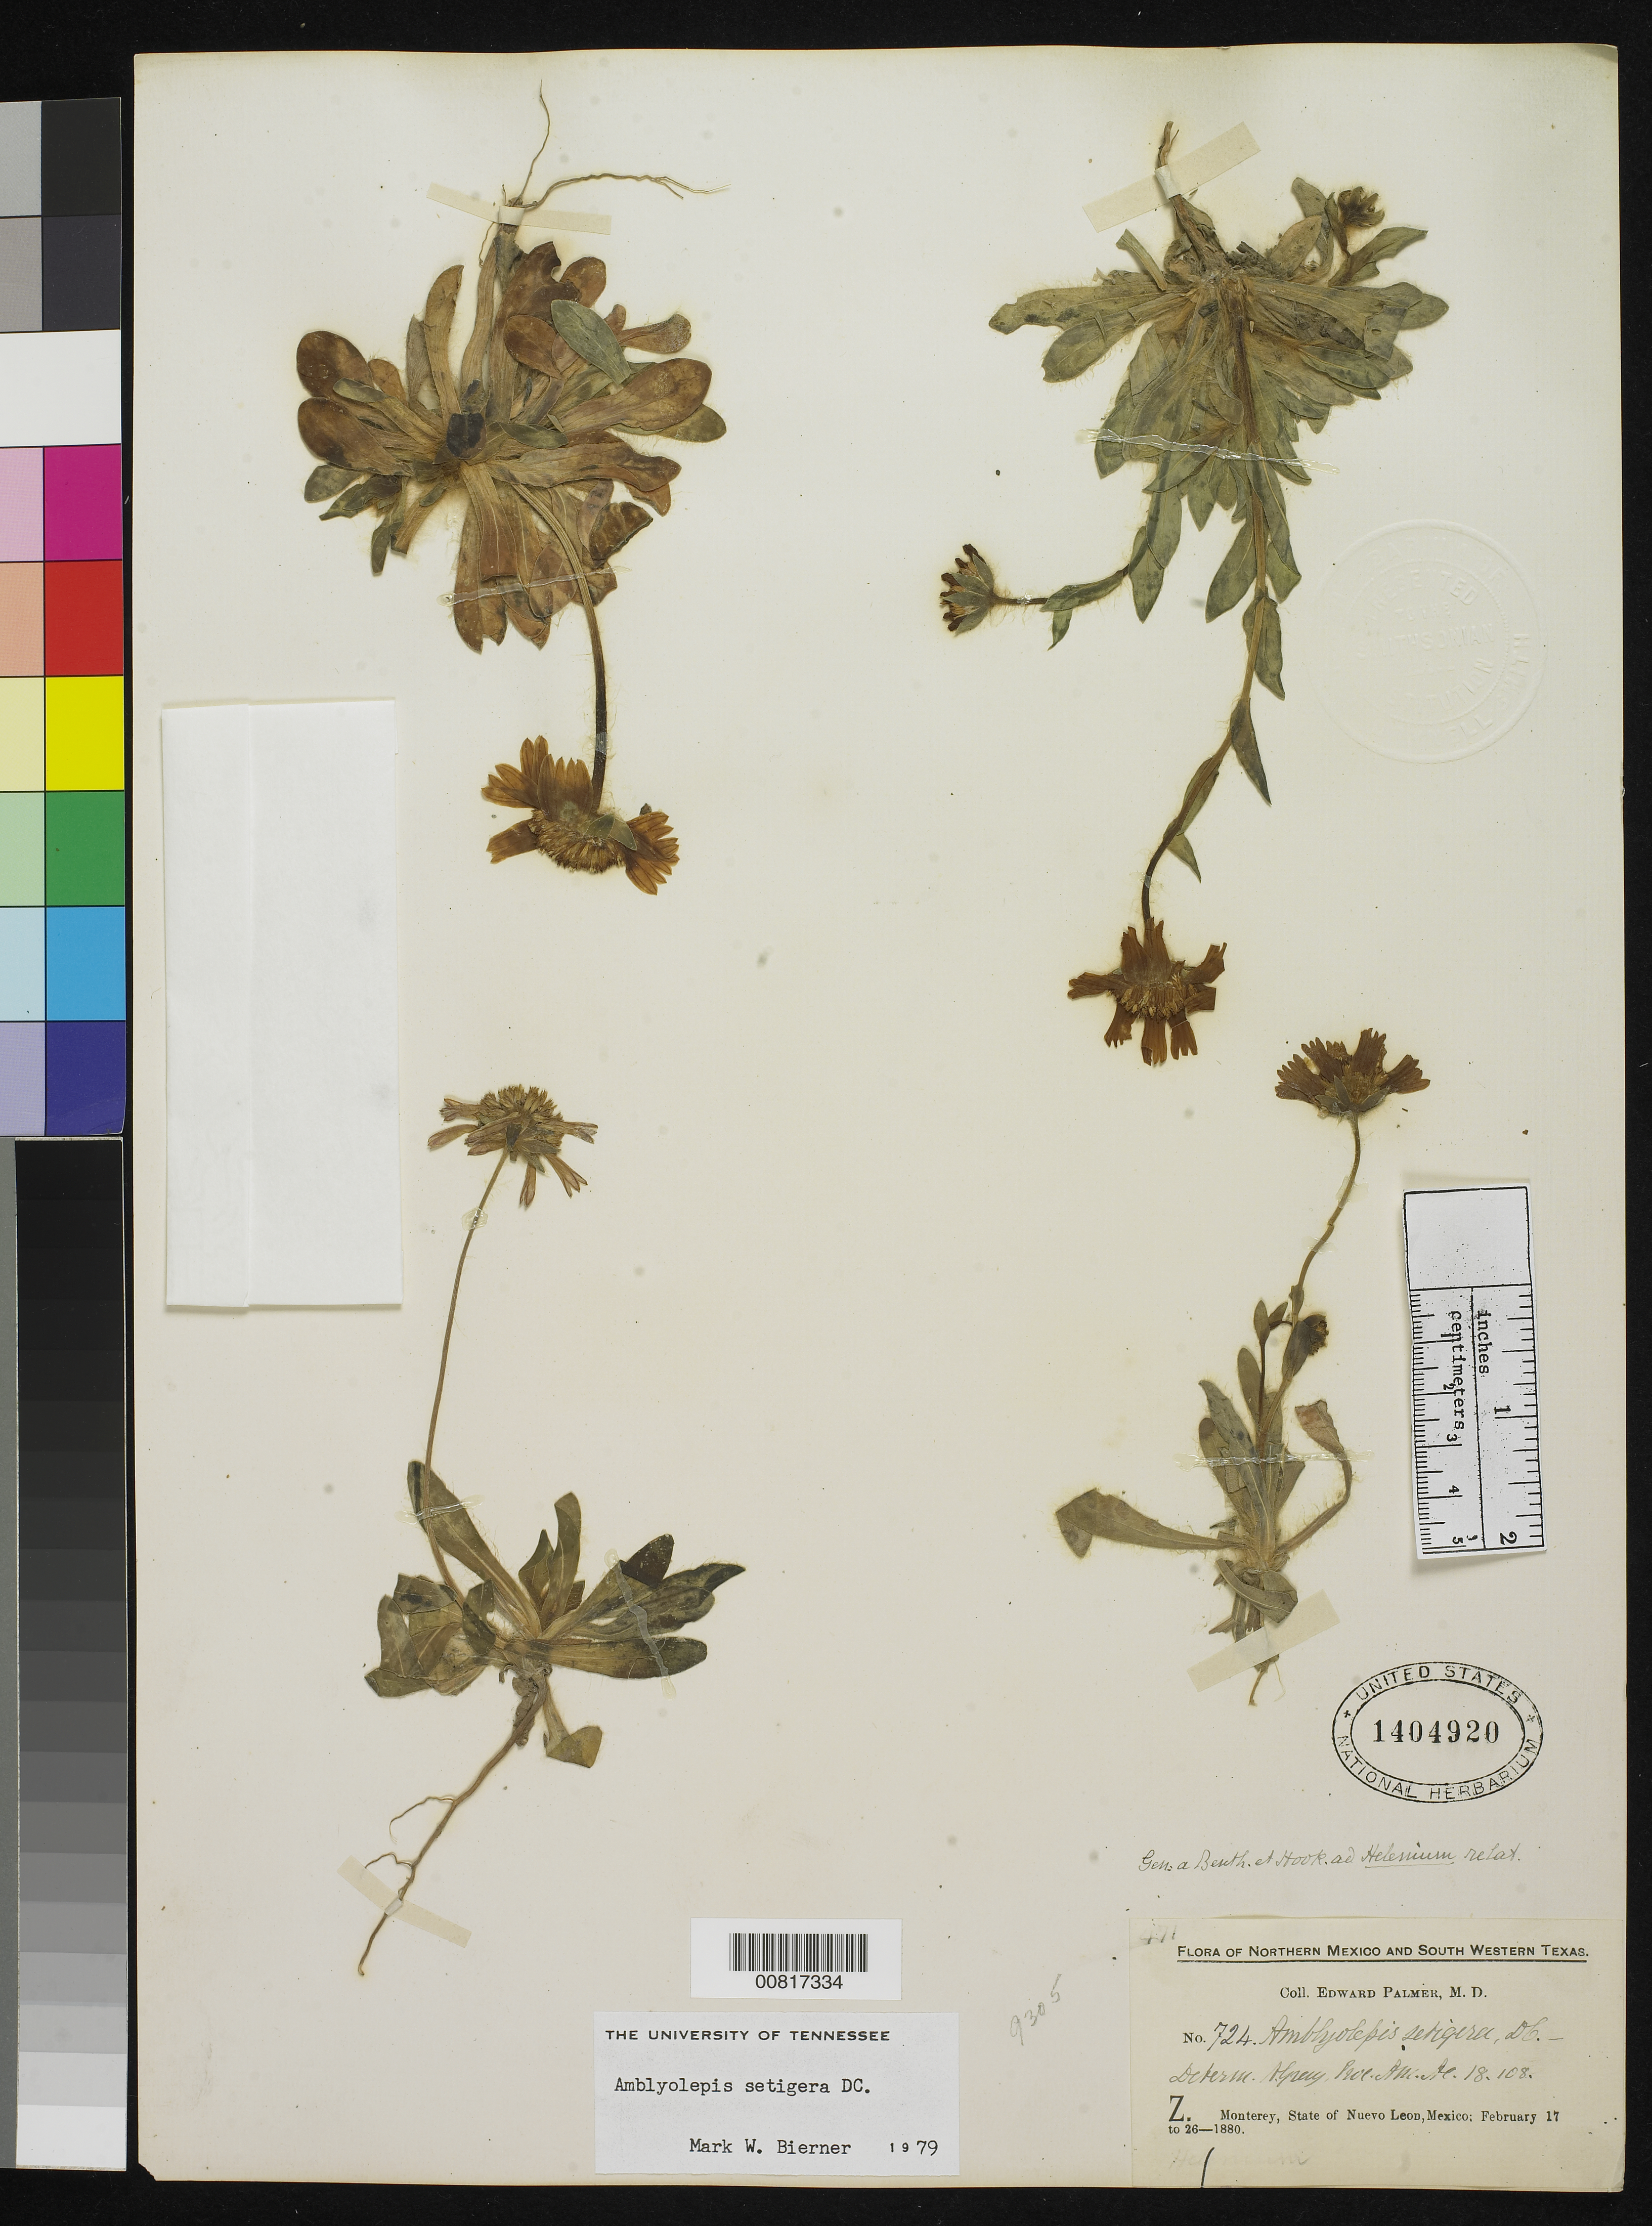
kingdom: Plantae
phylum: Tracheophyta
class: Magnoliopsida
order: Asterales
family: Asteraceae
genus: Amblyolepis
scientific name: Amblyolepis setigera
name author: DC.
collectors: E. Palmer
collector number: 724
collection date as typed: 17 Feb 1880 to 26 Feb 1880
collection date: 1880-02-17/1880-02-26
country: Mexico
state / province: Nuevo León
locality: Z. Monterrey, Nuevo León.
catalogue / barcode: US 1404920